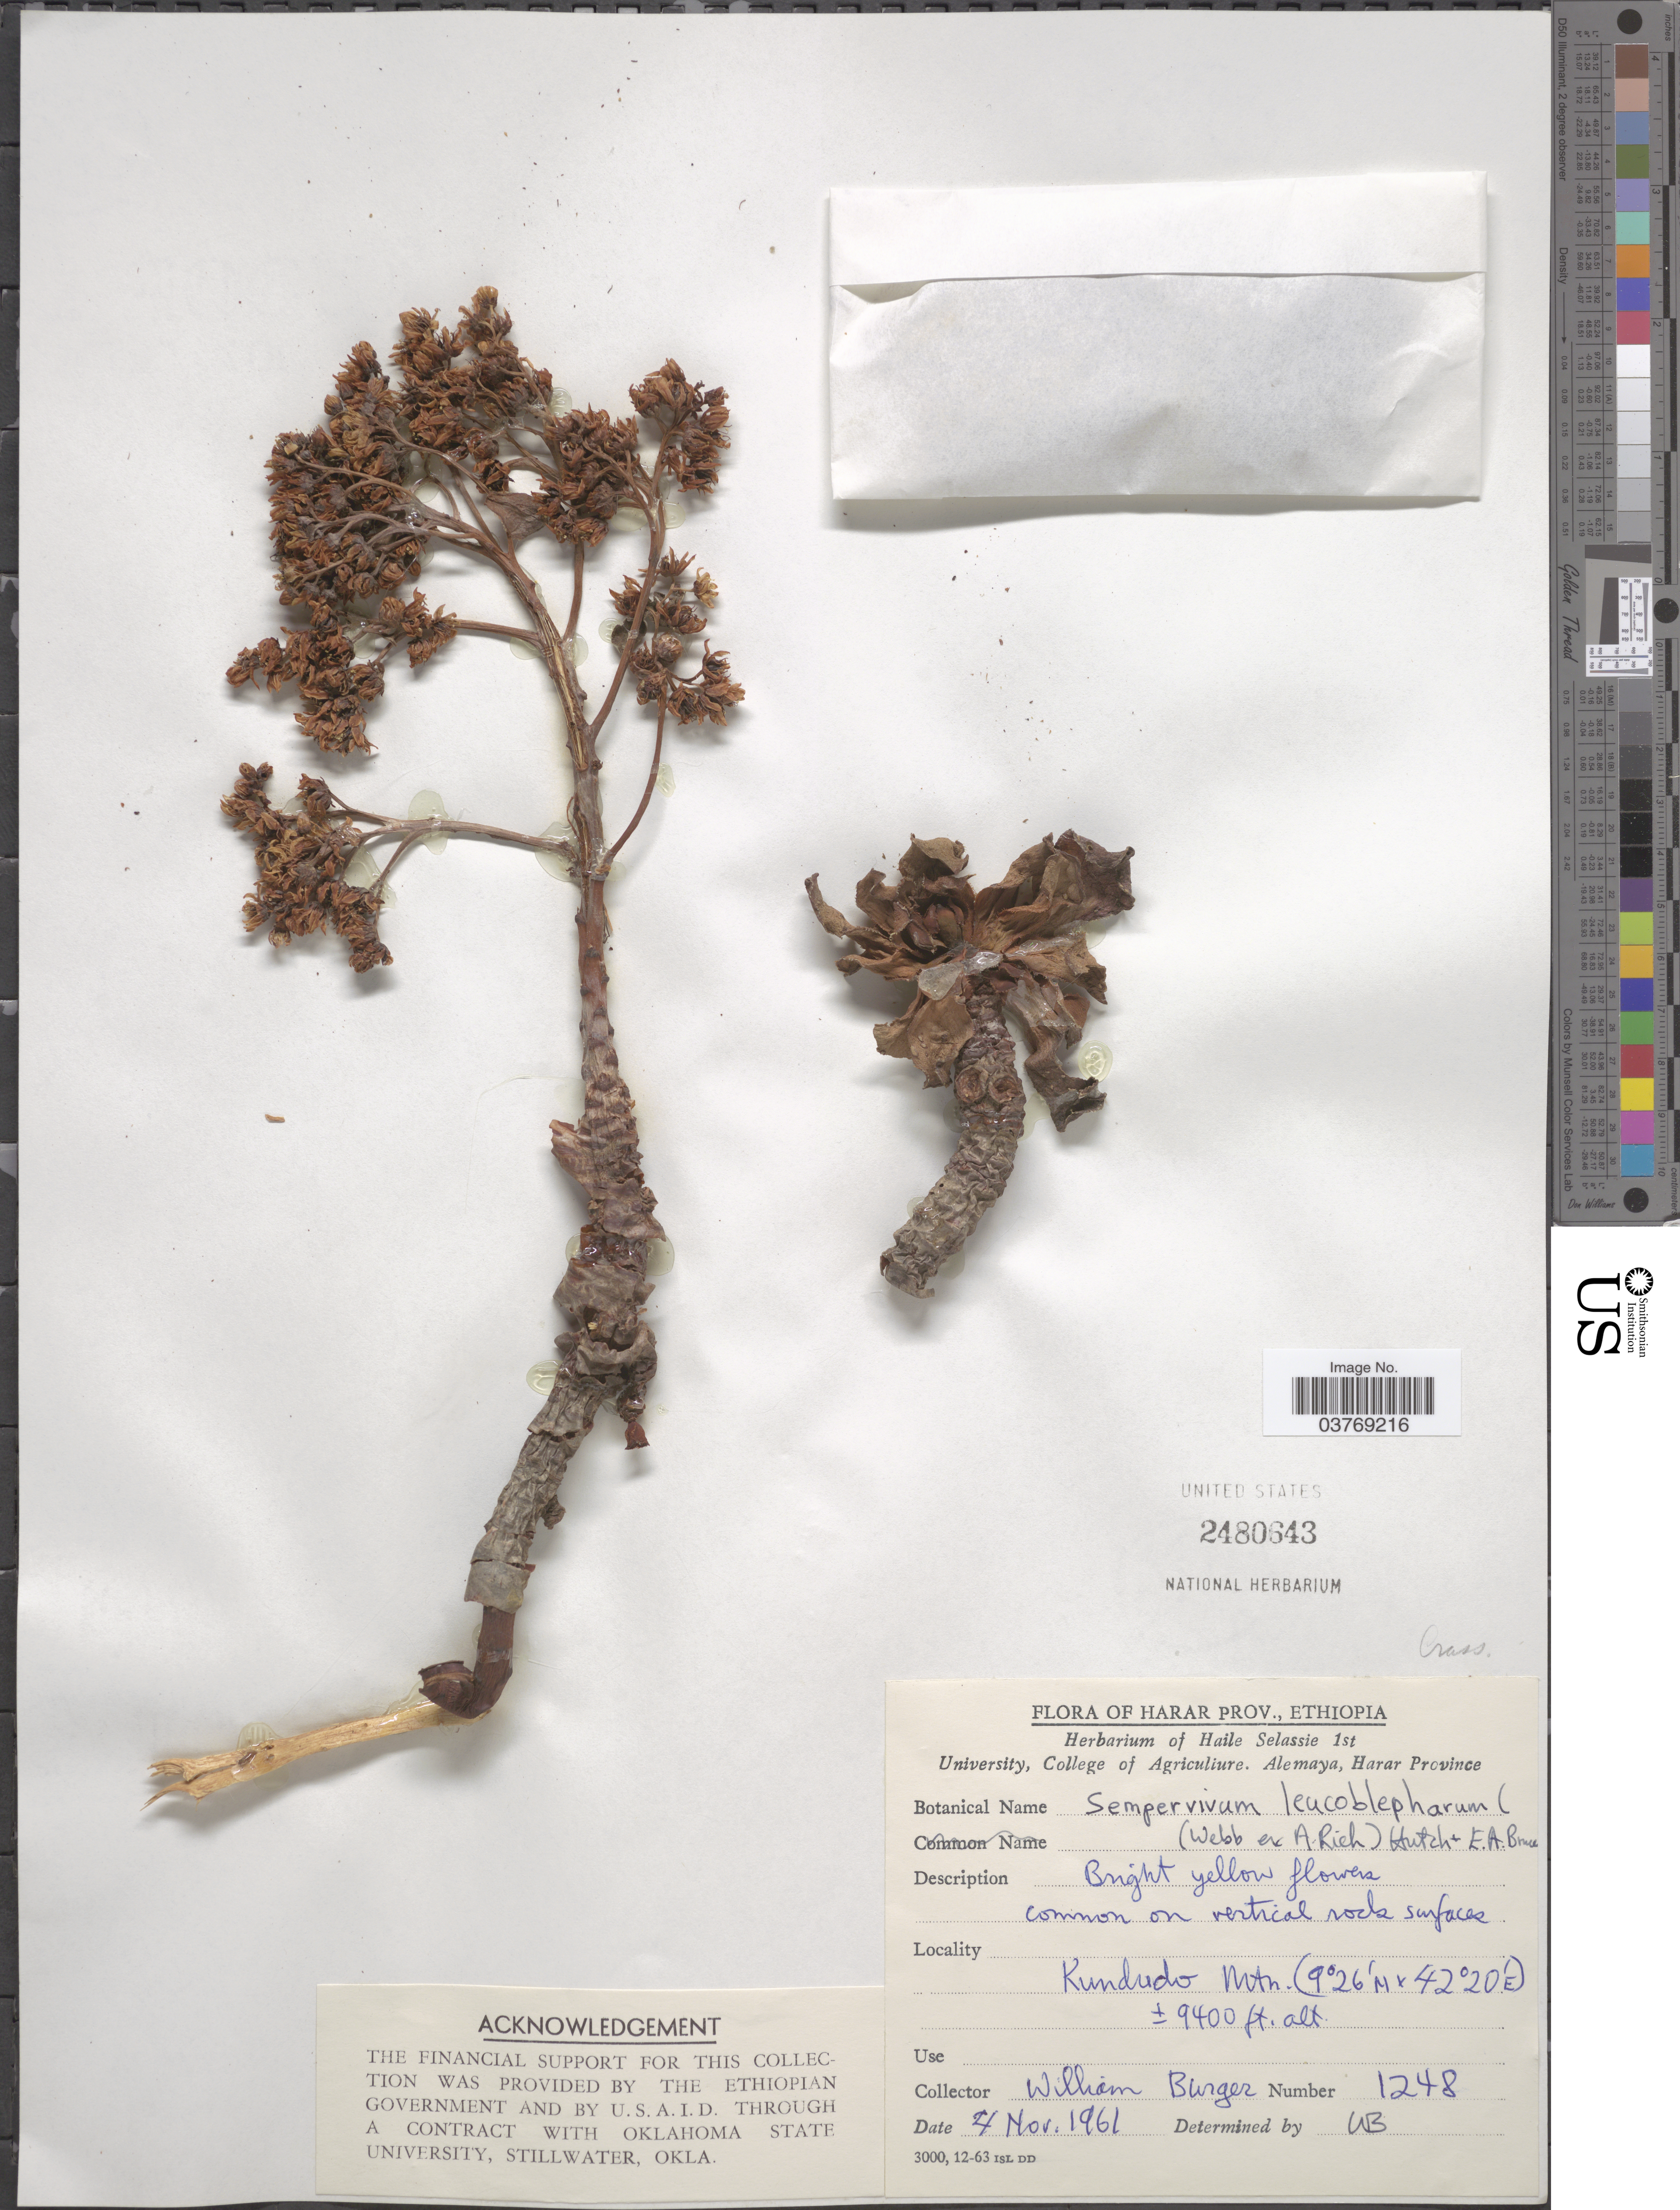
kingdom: Plantae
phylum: Tracheophyta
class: Magnoliopsida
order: Saxifragales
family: Crassulaceae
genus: Aeonium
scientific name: Aeonium leucoblepharum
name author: Webb ex A. Rich.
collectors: W. Burger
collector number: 1248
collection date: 1961-11-04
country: Ethiopia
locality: Harar Prov. Kundudo Mtn.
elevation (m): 2865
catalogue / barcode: US 2480643